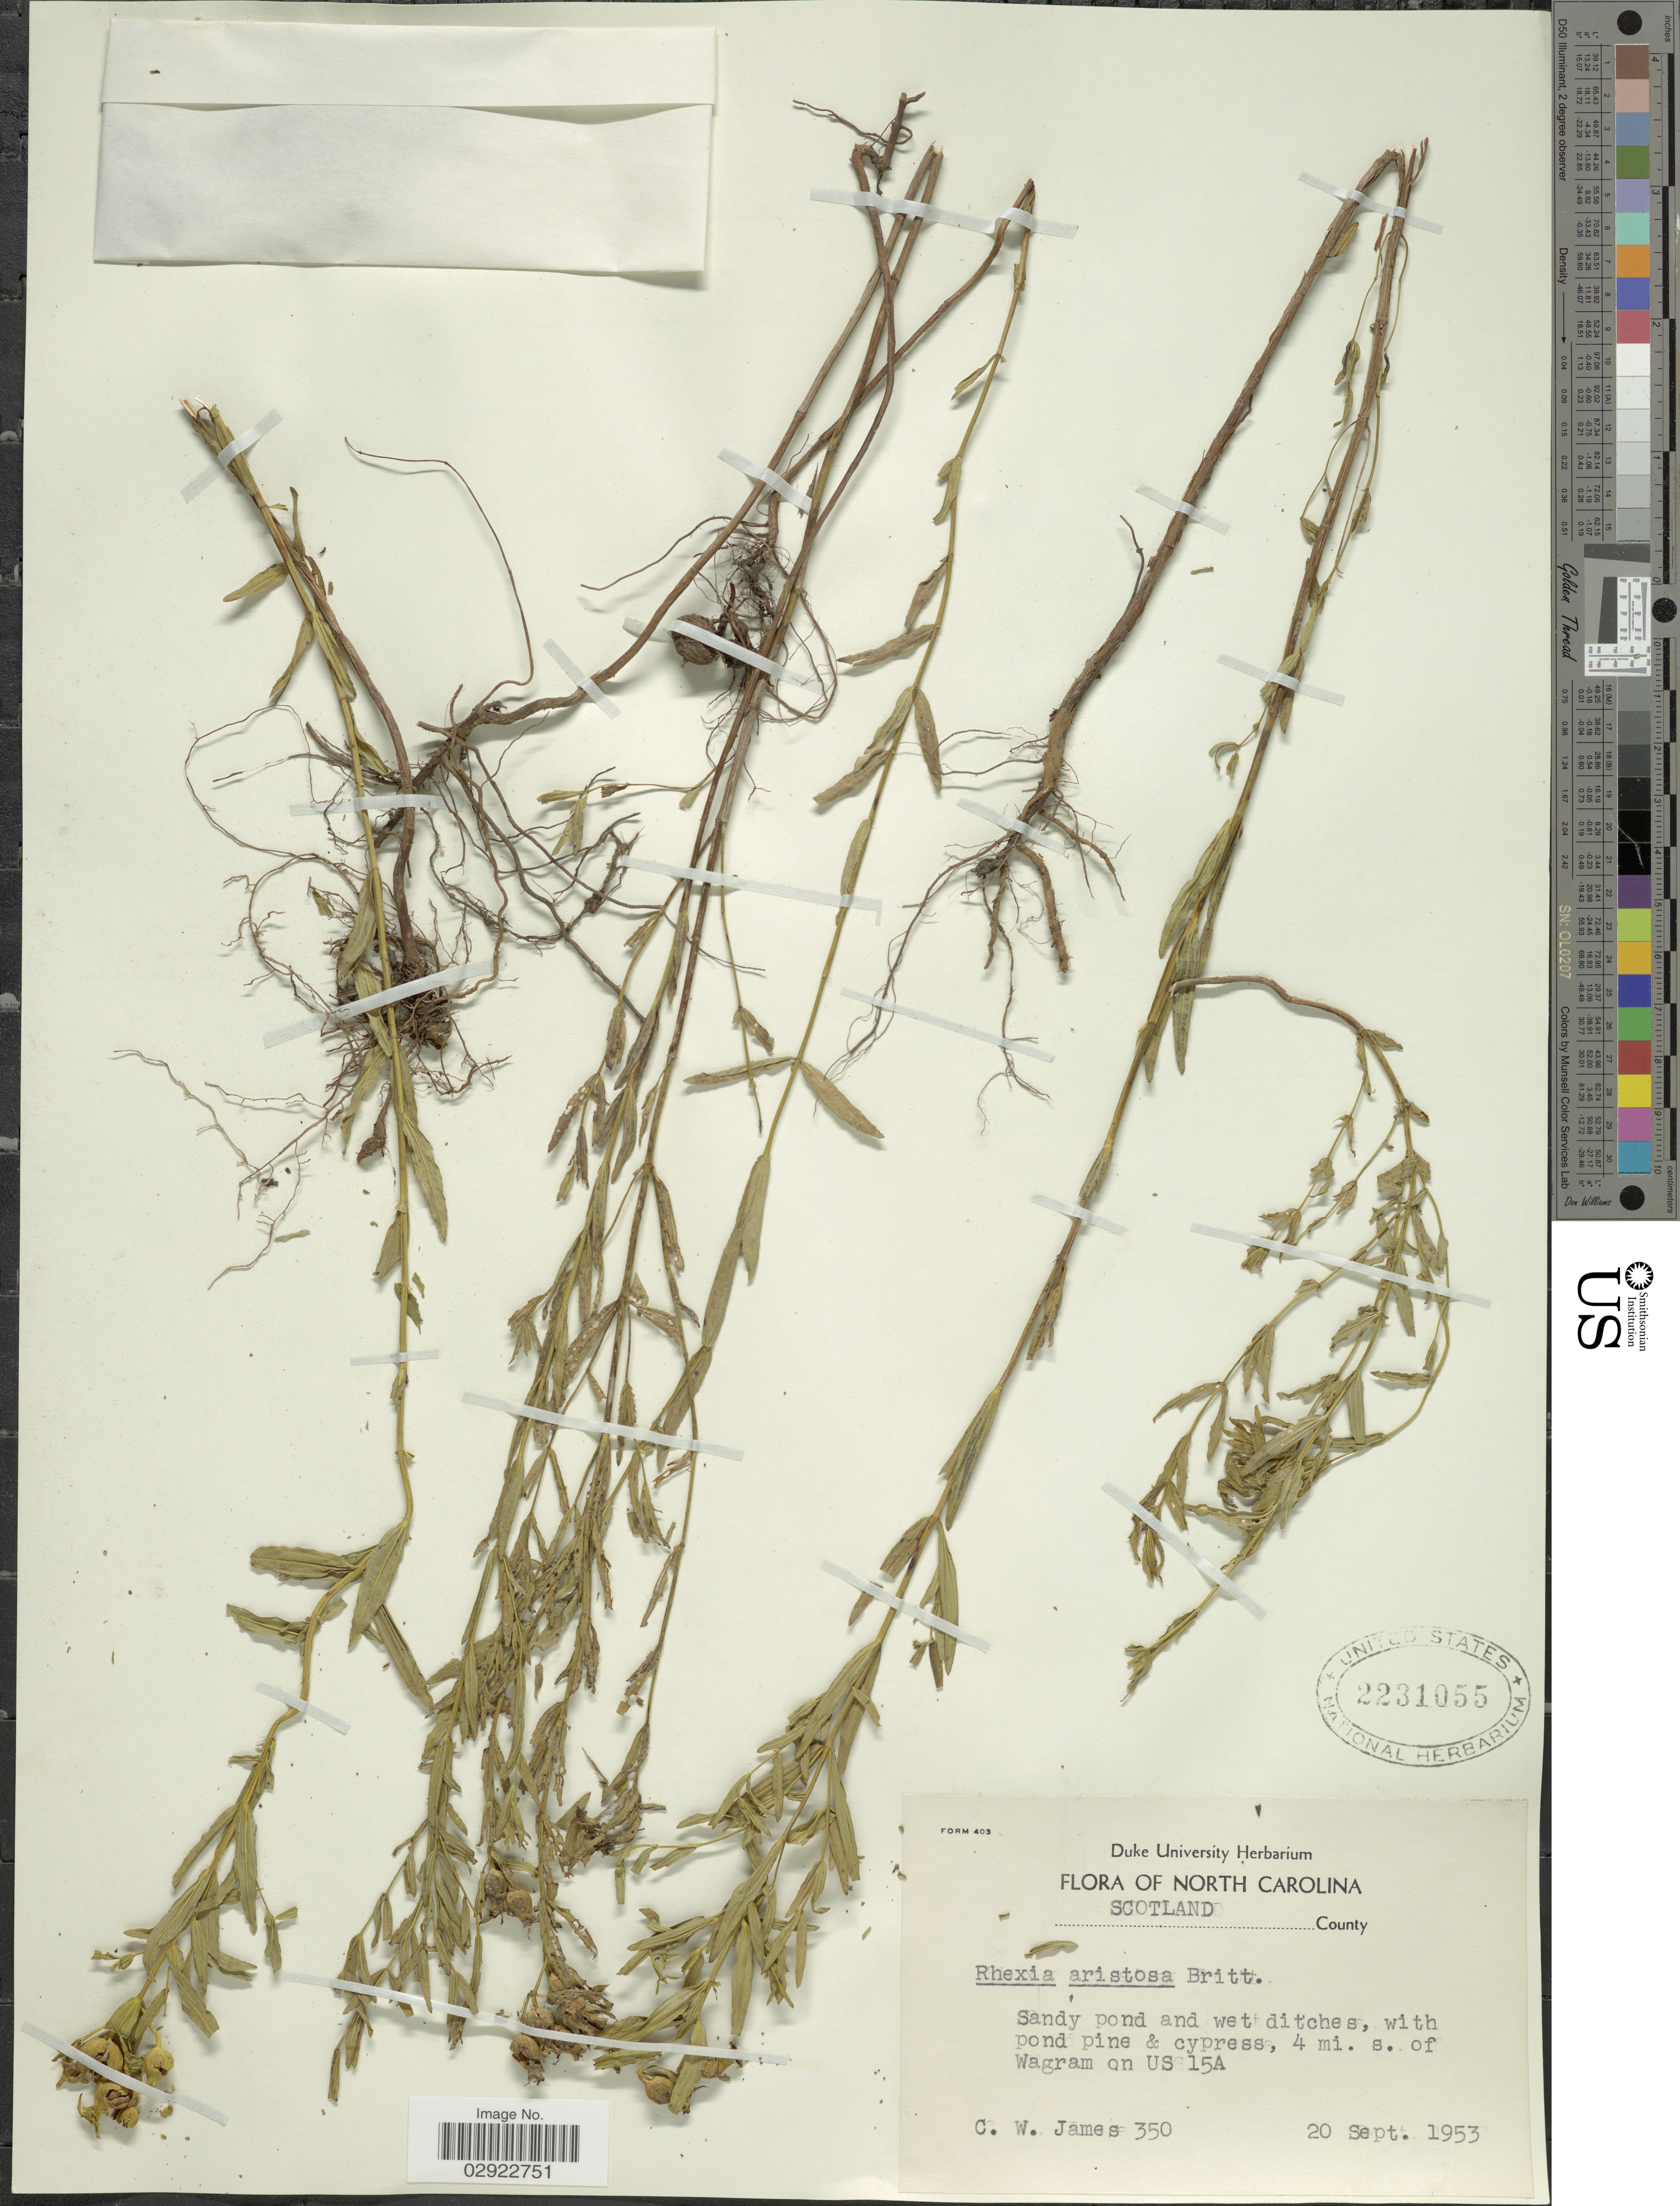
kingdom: Plantae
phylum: Tracheophyta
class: Magnoliopsida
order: Myrtales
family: Melastomataceae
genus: Rhexia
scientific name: Rhexia aristosa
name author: Britton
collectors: C. W. James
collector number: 350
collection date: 1953-09-20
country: United States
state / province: North Carolina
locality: Scotland County. 4 mi. s. of Wagram on US 15A.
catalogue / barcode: US 2231055